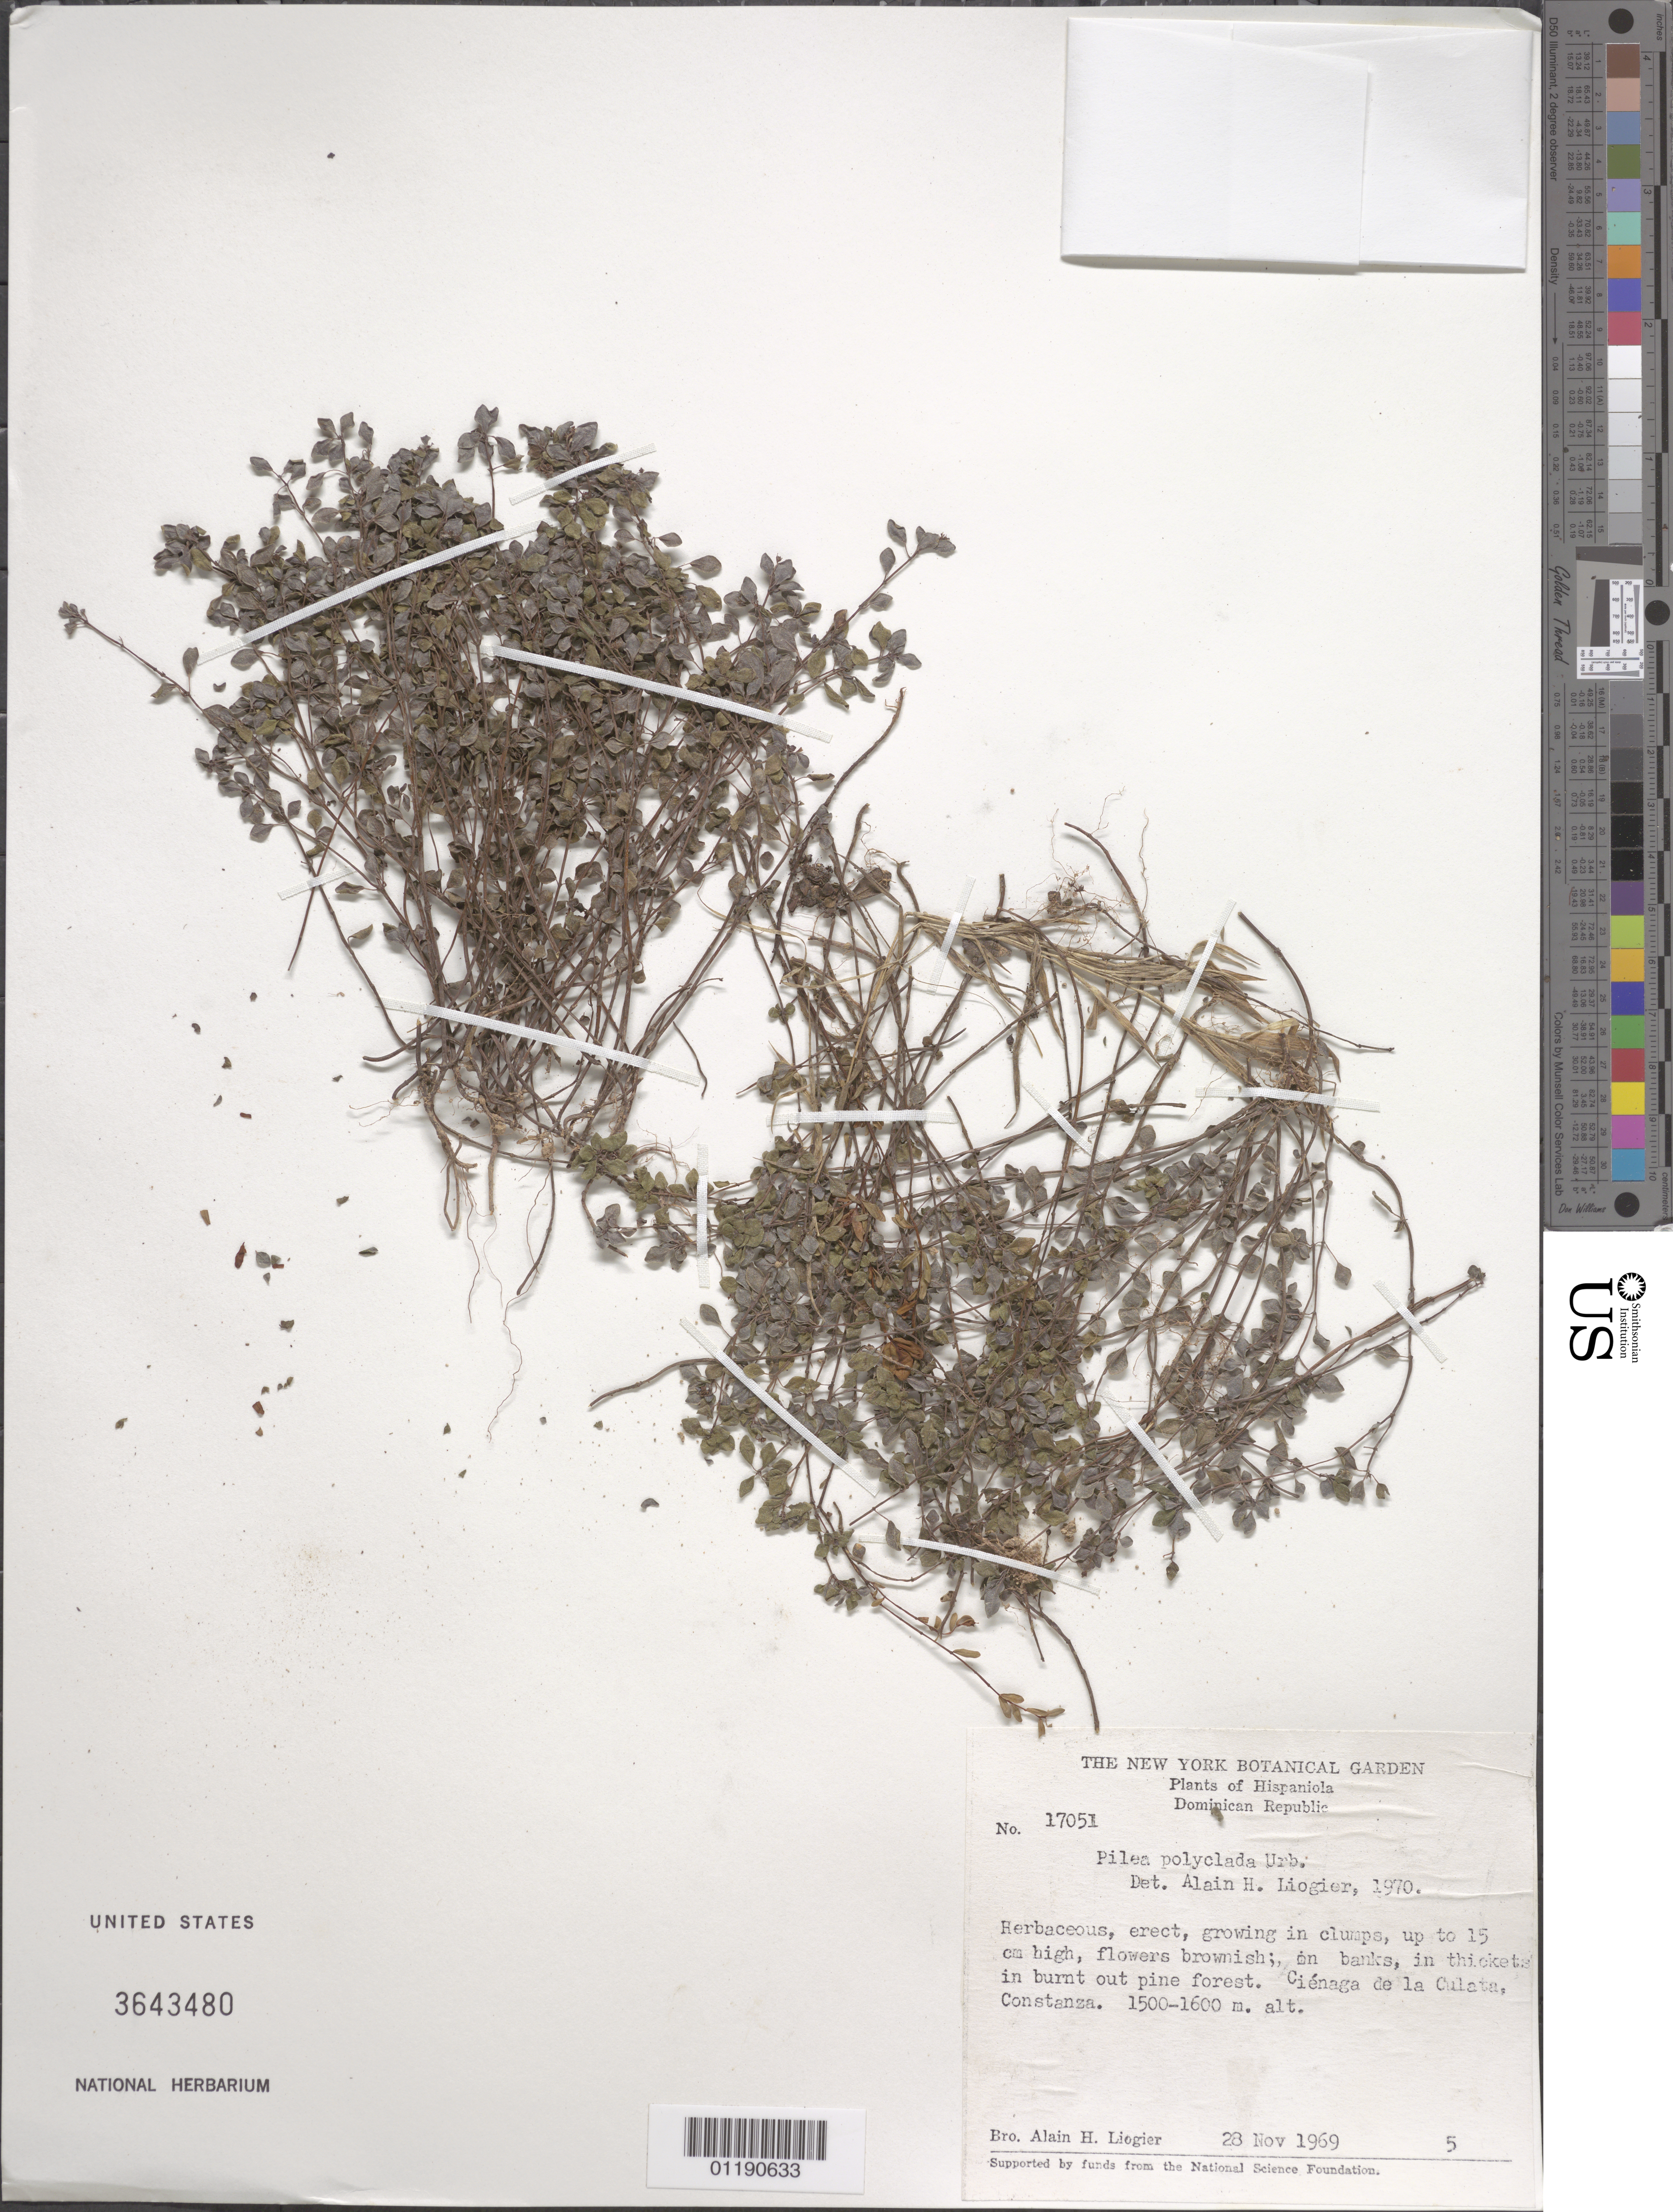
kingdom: Plantae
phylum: Tracheophyta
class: Magnoliopsida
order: Rosales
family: Urticaceae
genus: Pilea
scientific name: Pilea polyclada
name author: Urb.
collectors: A. H. Liogier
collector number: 17051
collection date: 1969-11-28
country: Dominican Republic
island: Hispaniola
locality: Ciénaga de la Culata, Constanza.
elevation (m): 1500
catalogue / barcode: US 3643480